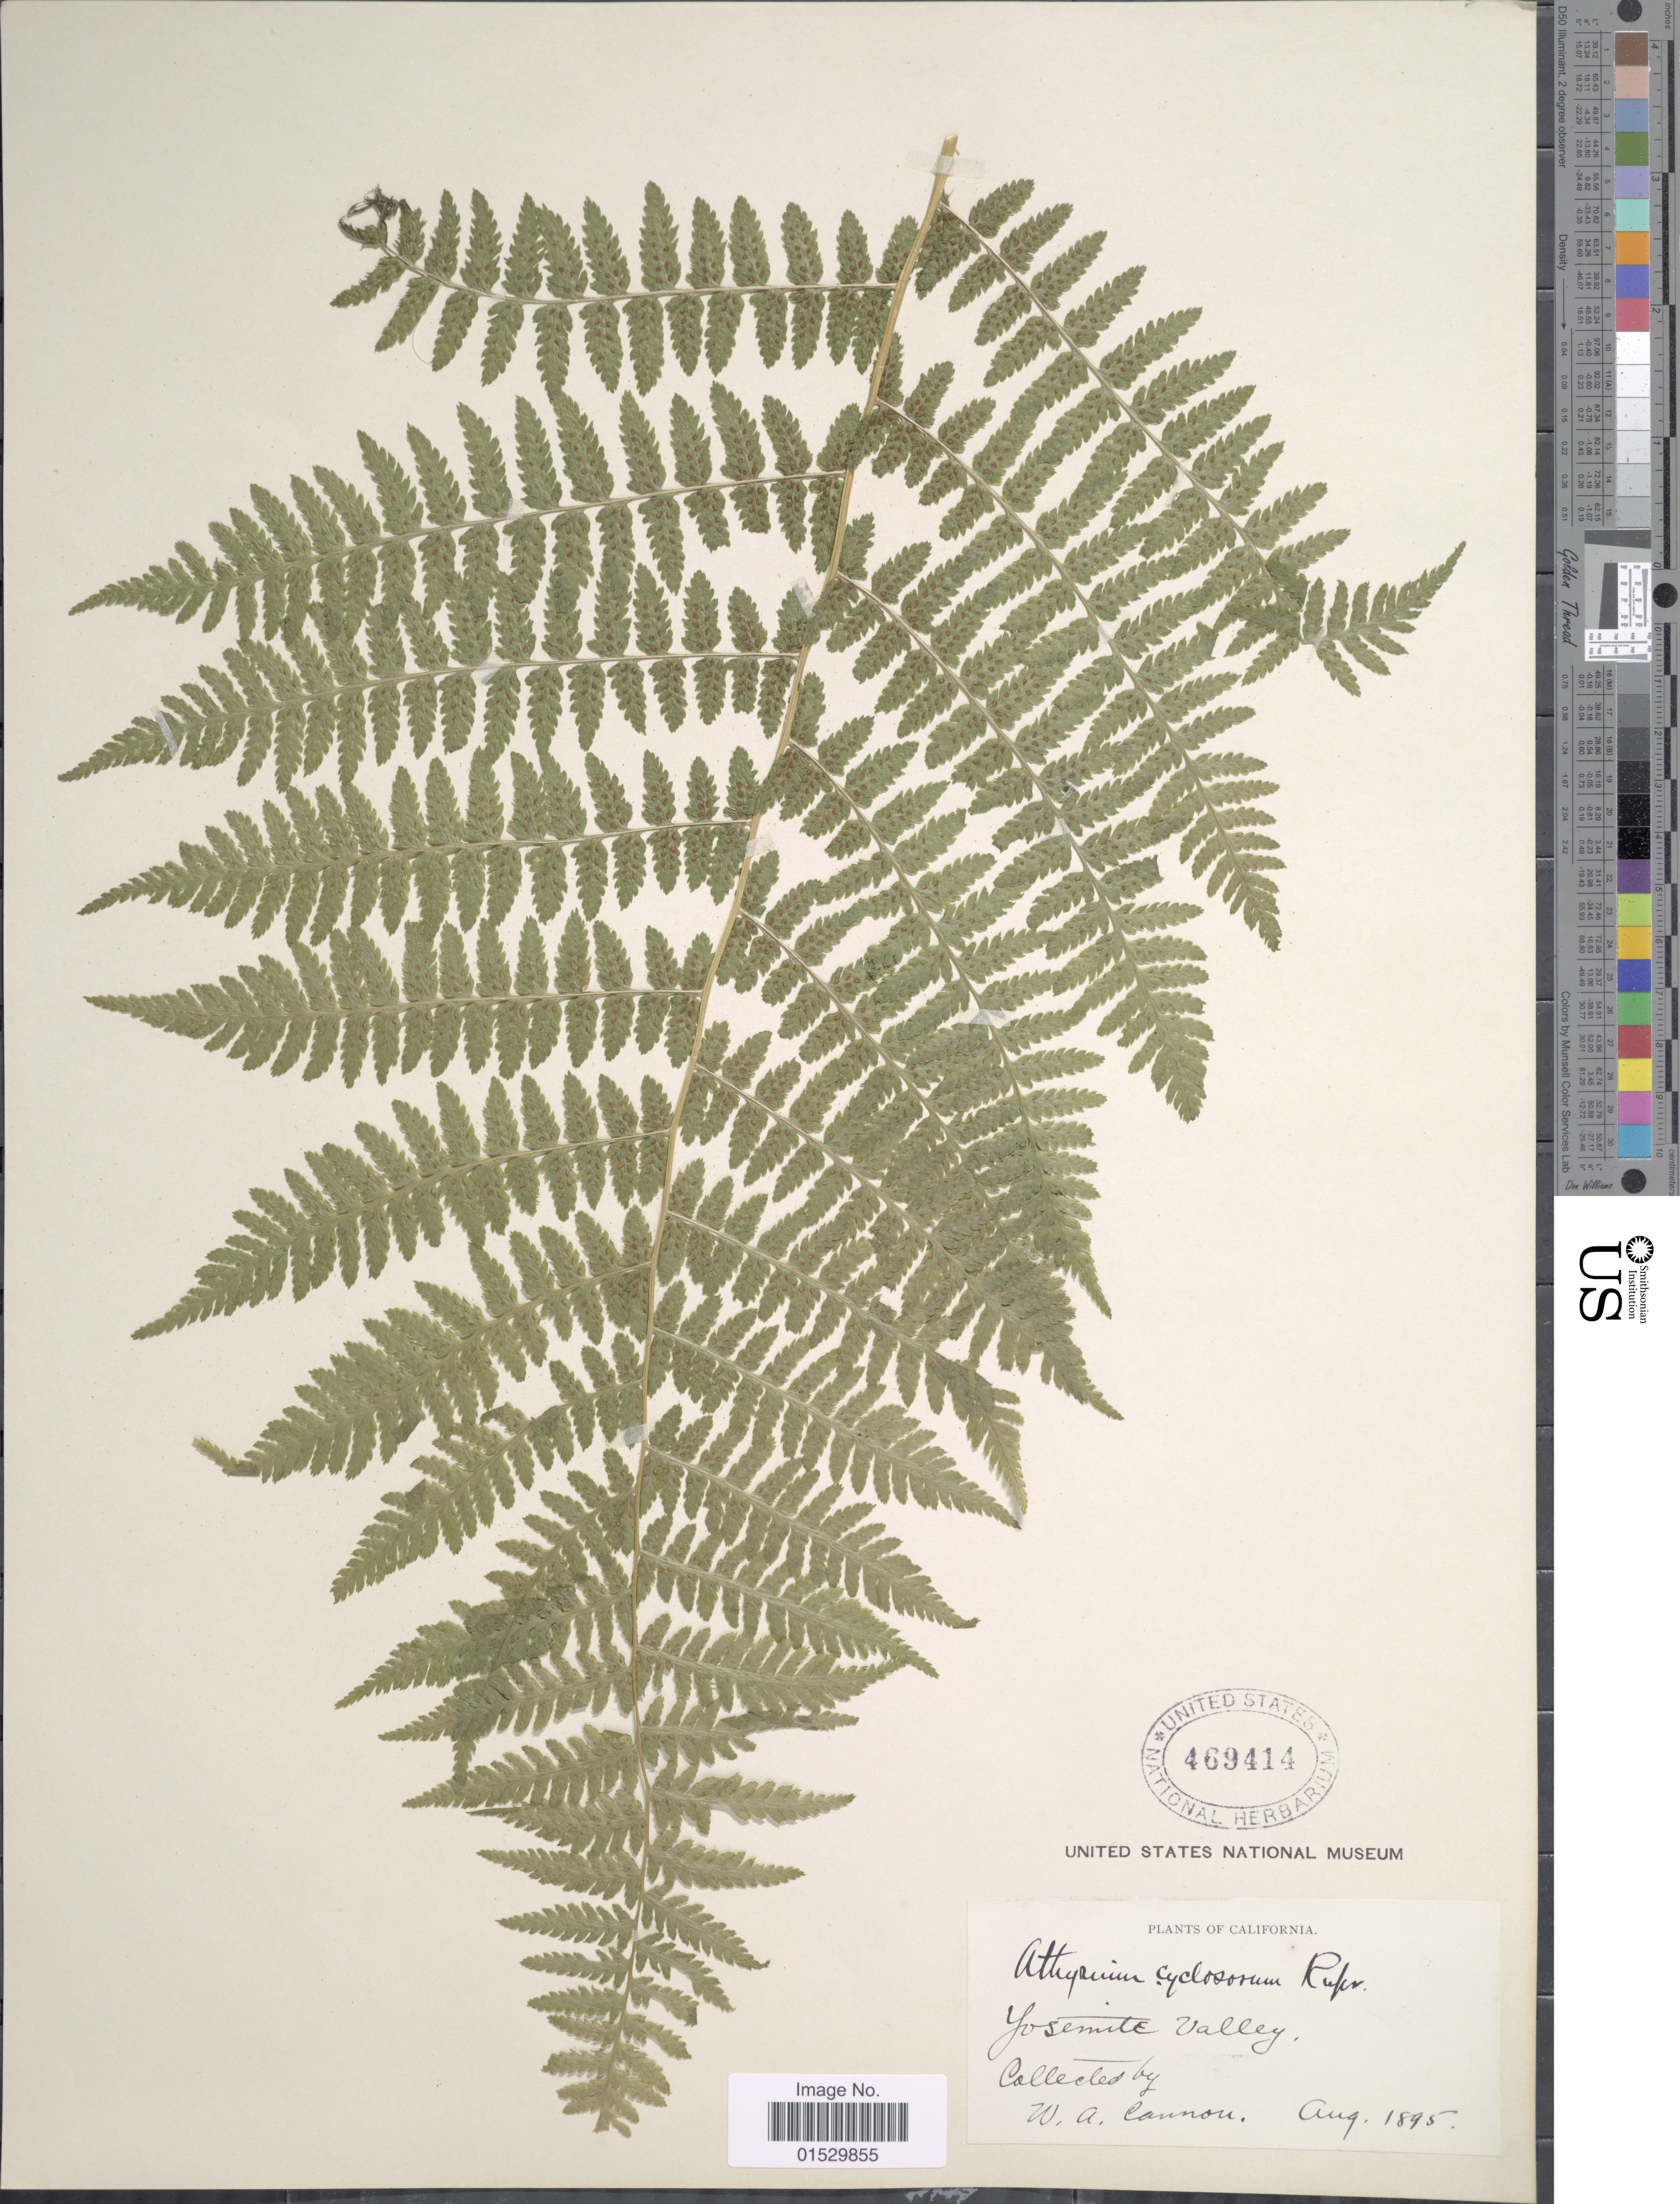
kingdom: Plantae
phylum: Tracheophyta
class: Polypodiopsida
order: Polypodiales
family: Athyriaceae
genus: Athyrium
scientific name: Athyrium filix-femina subsp. cyclosorum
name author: (Rupr.) C. Chr.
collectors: W. Cannon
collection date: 1895-08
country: United States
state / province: California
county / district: Mariposa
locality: Yosemite Valley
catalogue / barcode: US 469414